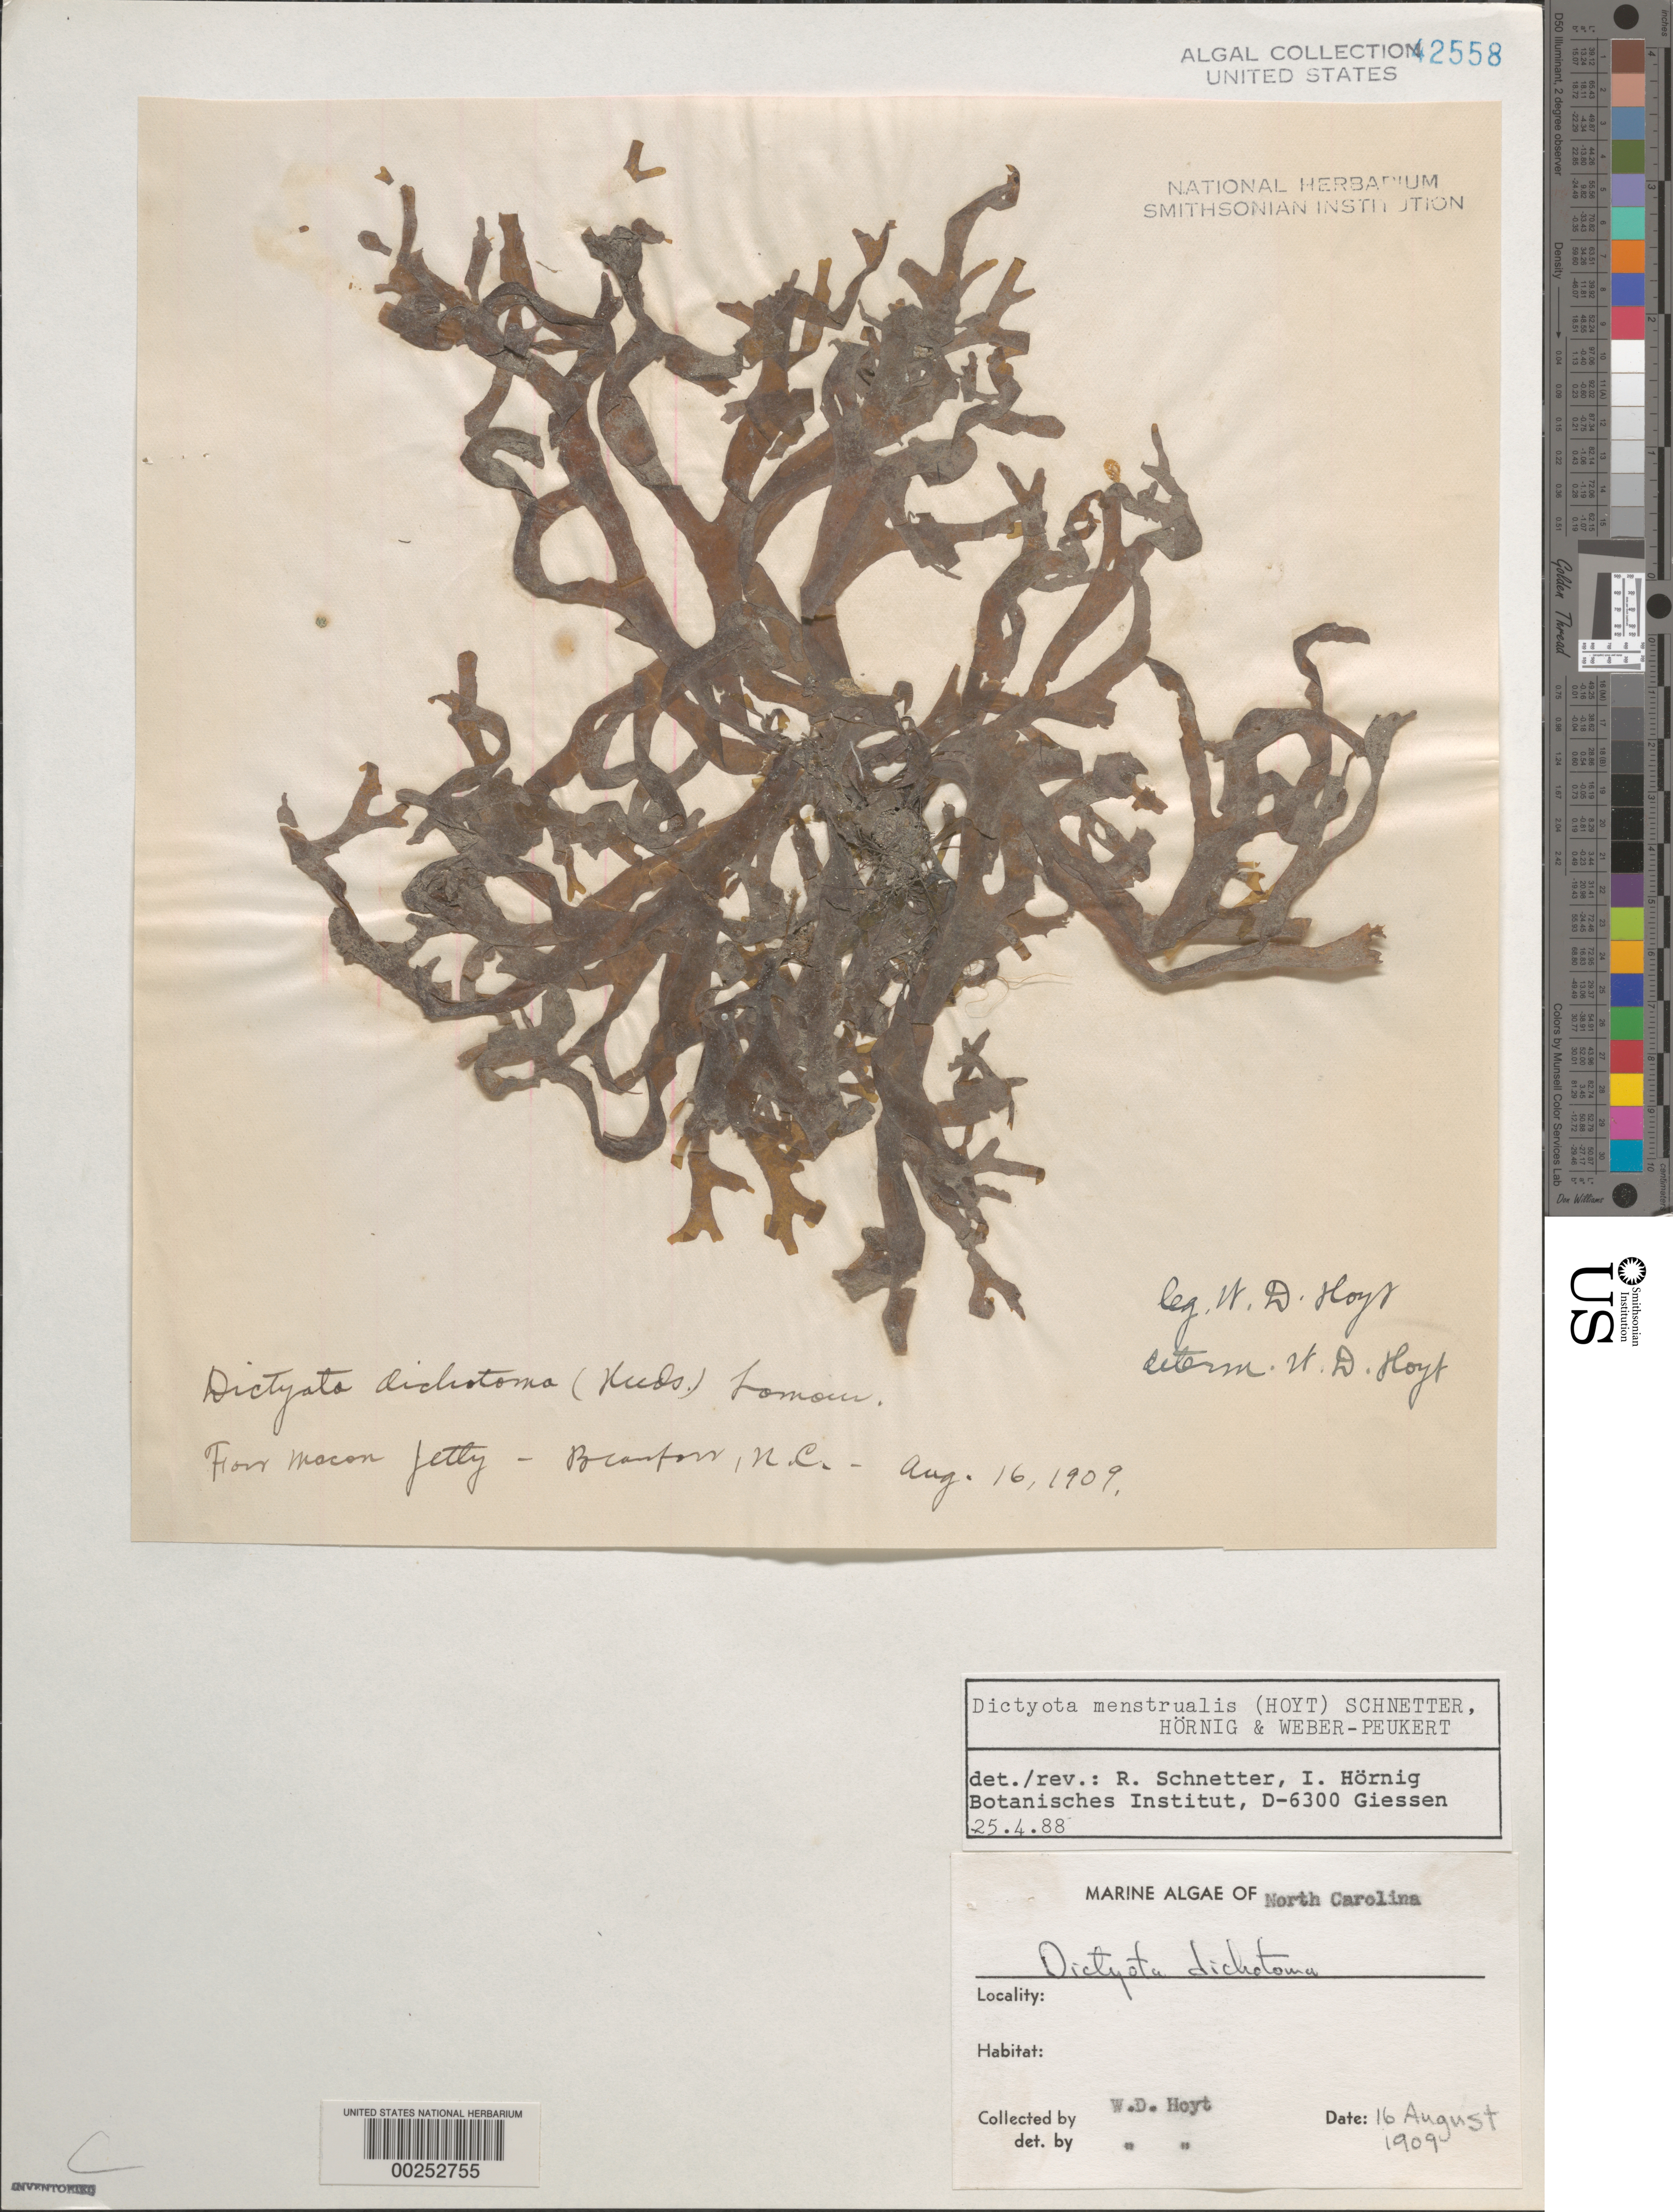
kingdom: Chromista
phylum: Ochrophyta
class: Phaeophyceae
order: Dictyotales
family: Dictyotaceae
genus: Dictyota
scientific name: Dictyota menstrualis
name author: (Hoyt) Schnetter et al.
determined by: Schnetter, R.; Hörnig, I.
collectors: W. D. Hoyt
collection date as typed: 16 Aug 1909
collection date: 1909-08-16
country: United States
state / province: North Carolina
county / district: Carteret County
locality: Beaufort, Fort Macon jetty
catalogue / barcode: US 42558